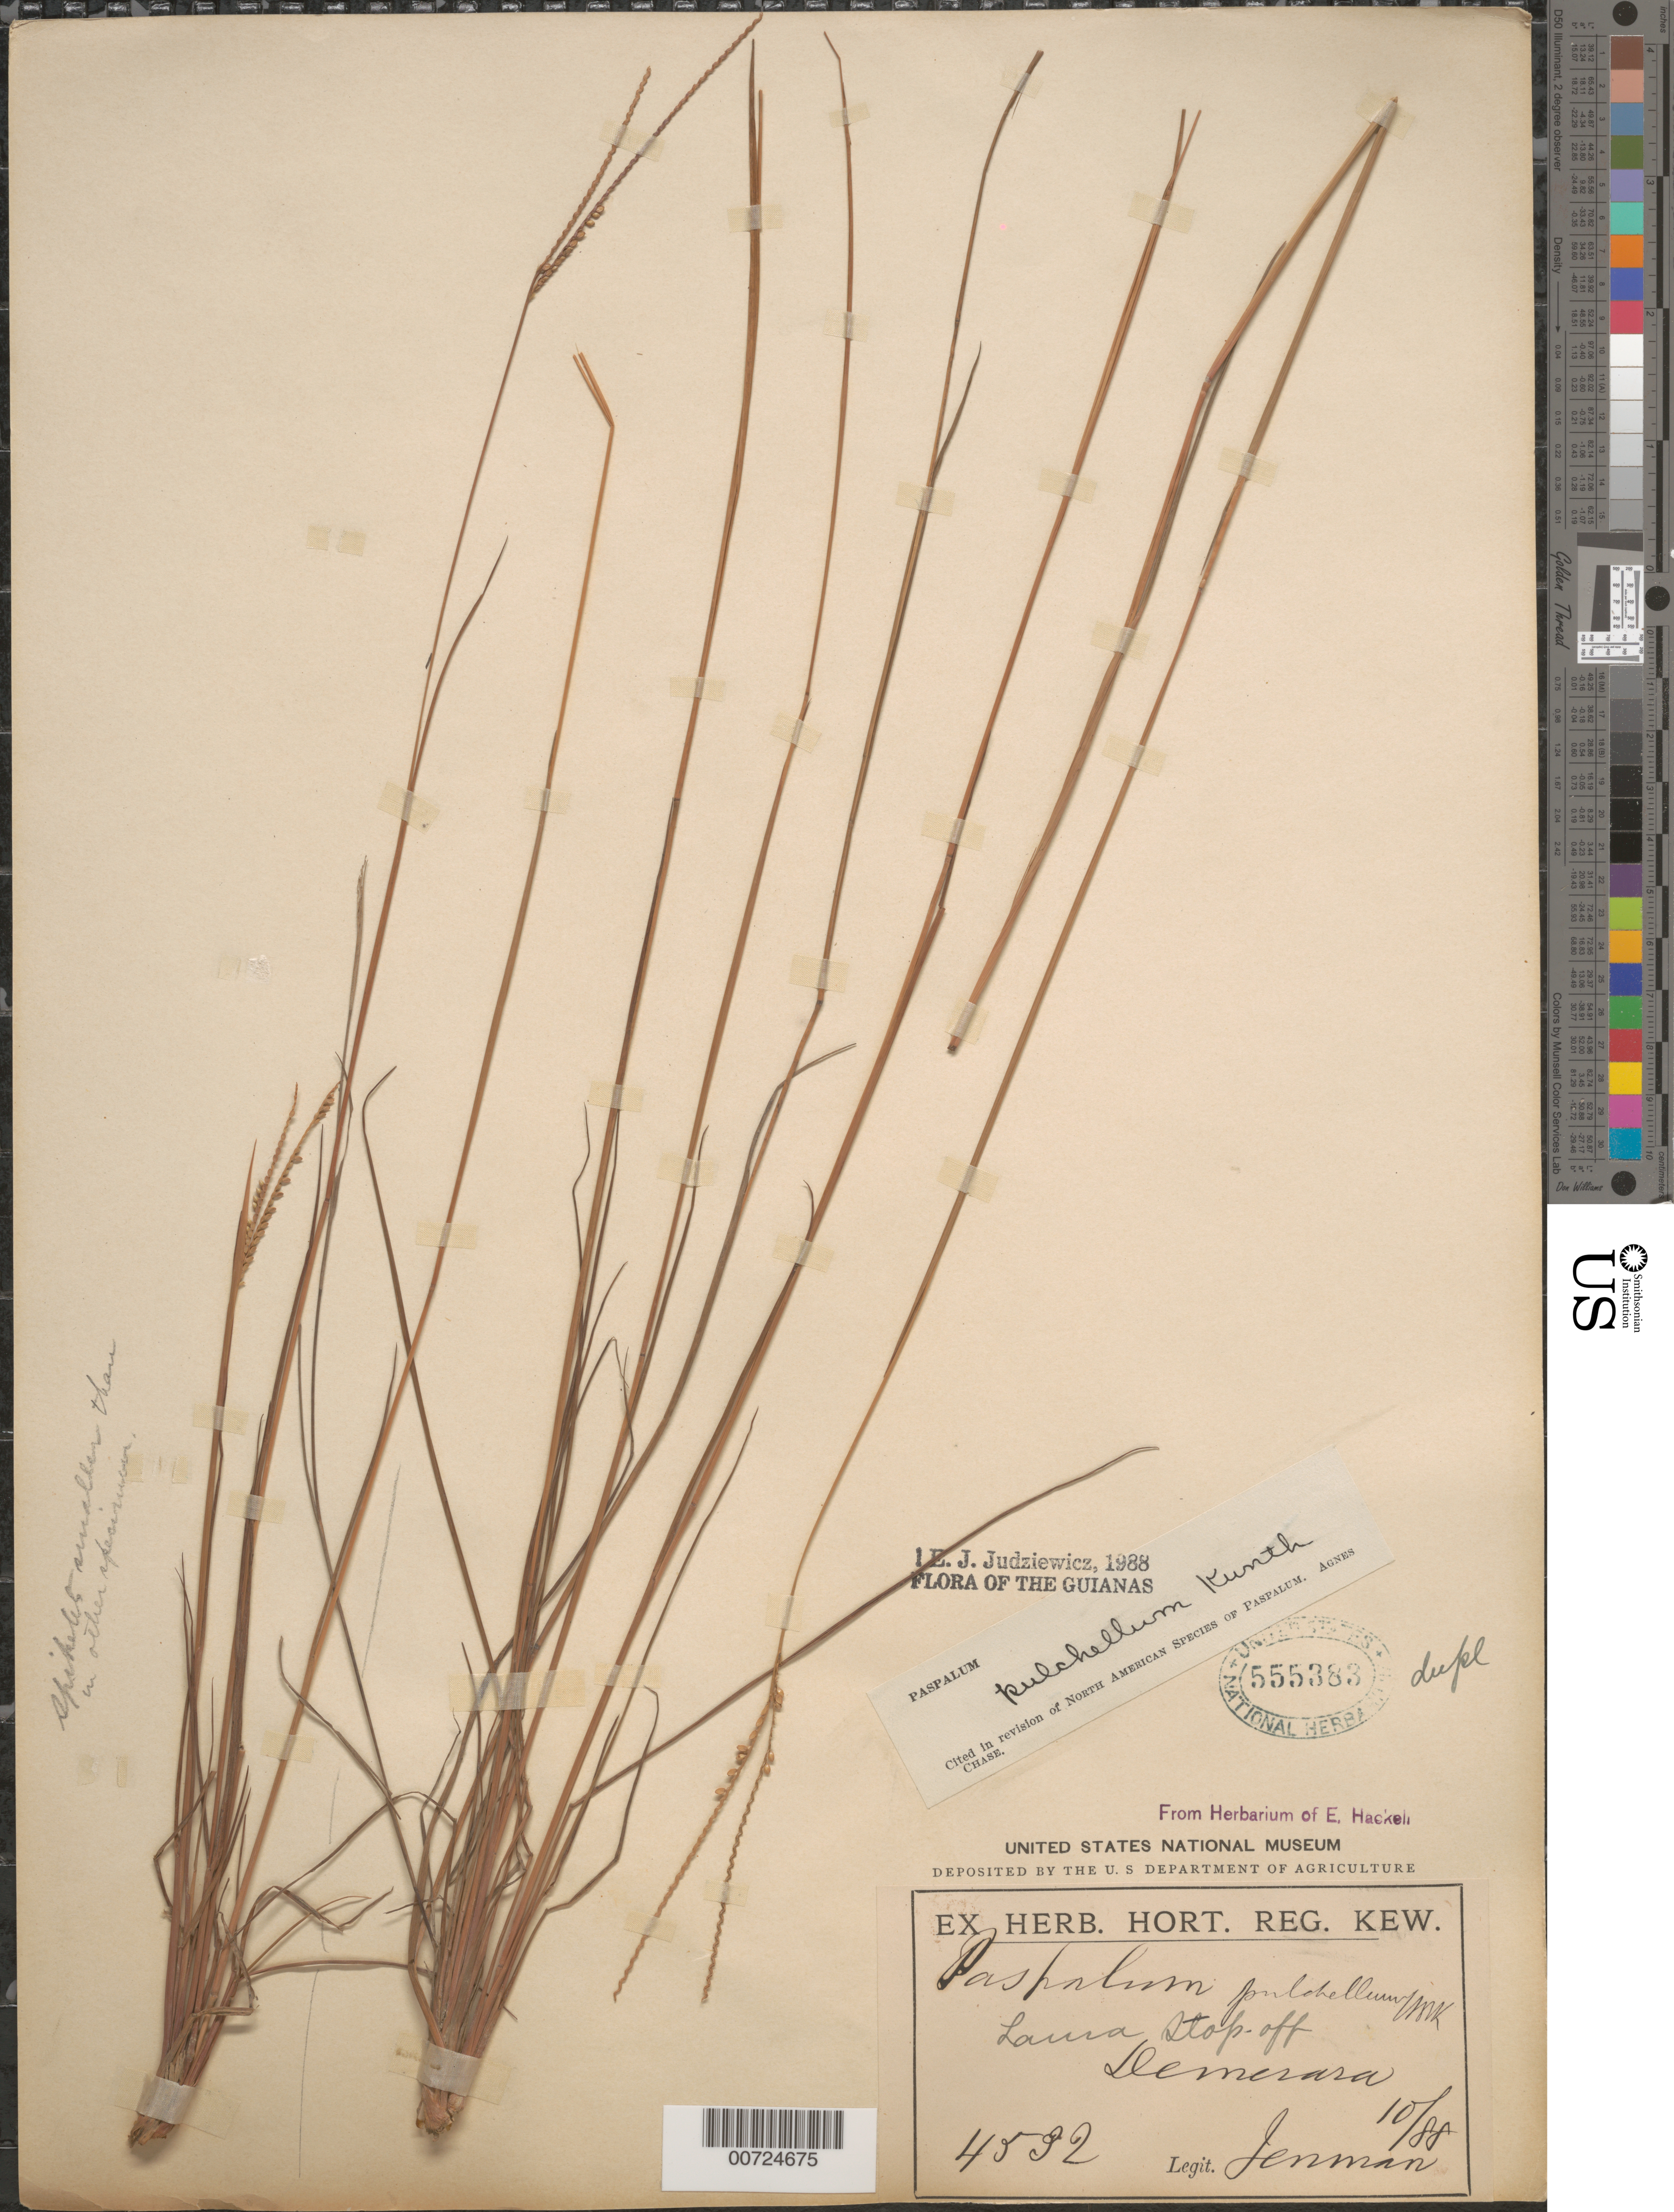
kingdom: Plantae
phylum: Tracheophyta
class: Liliopsida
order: Poales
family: Poaceae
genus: Paspalum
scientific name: Paspalum pulchellum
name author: Kunth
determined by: Judziewicz, E. J.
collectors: G. S. Jenman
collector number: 4532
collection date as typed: October 1888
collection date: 1888-10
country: Guyana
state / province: Demerara-Mahaica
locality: Lama Stop-off; Demerara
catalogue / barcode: US 555383